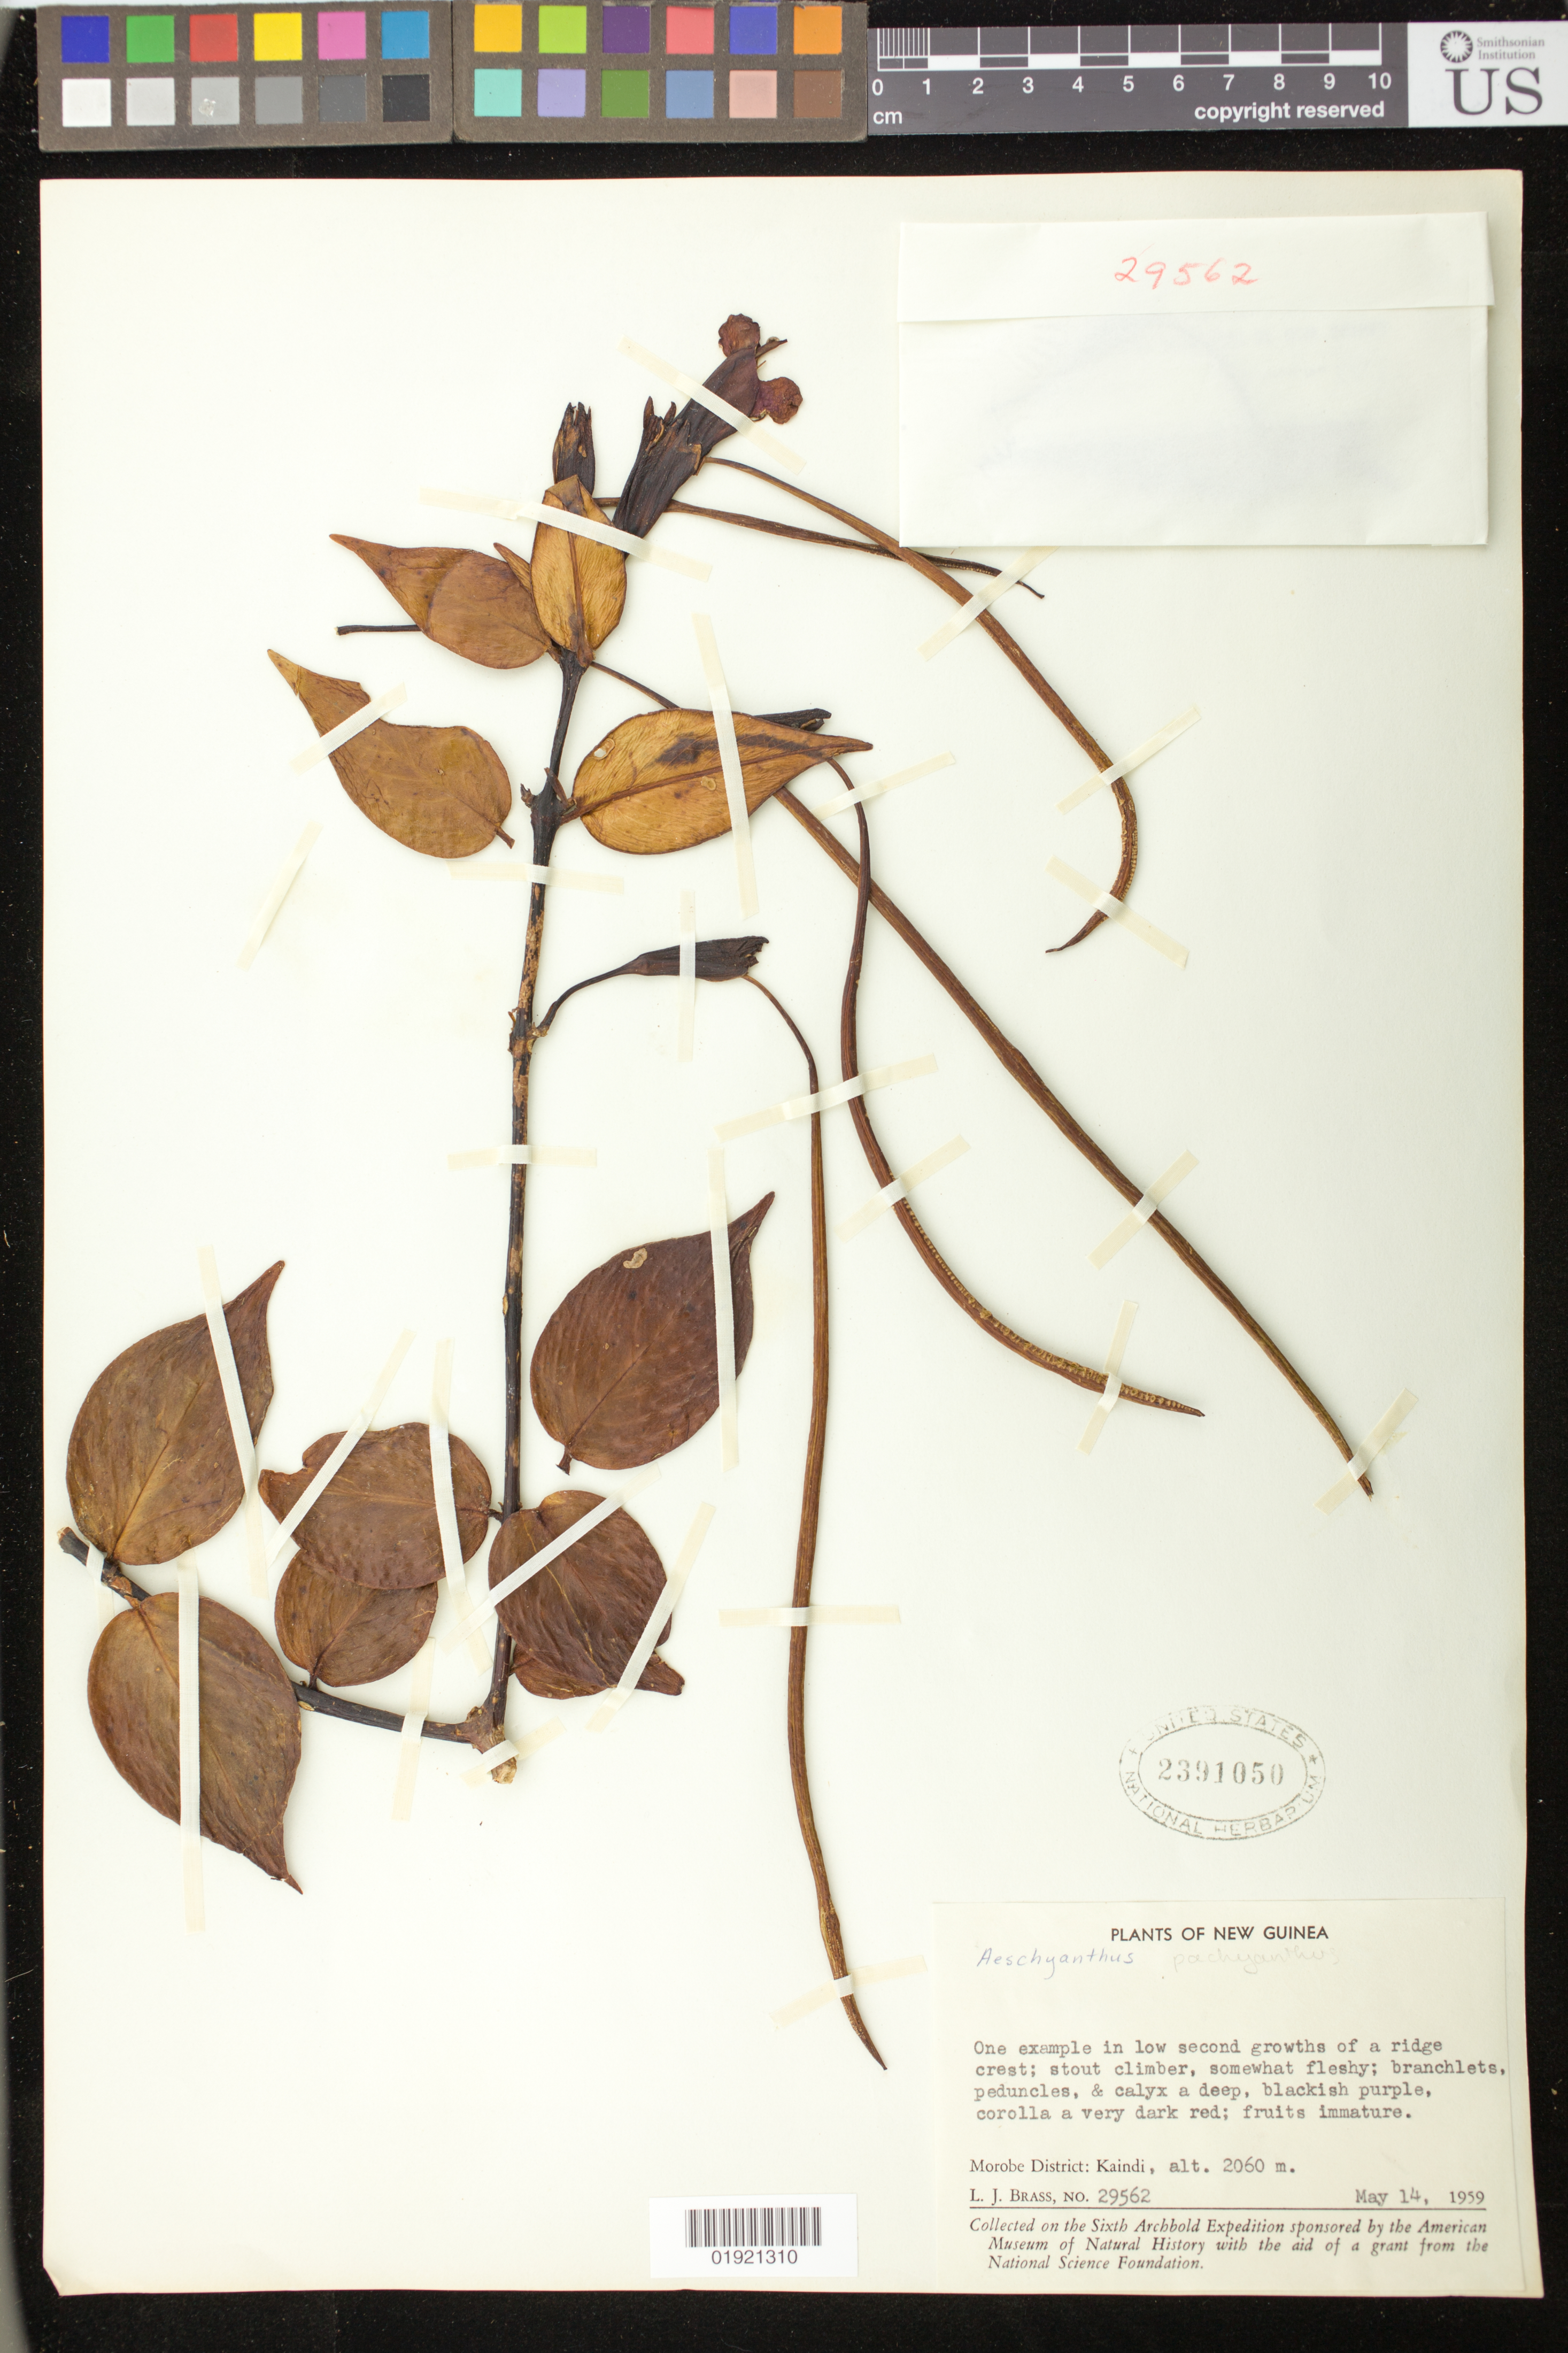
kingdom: Plantae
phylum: Tracheophyta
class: Magnoliopsida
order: Lamiales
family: Gesneriaceae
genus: Aeschynanthus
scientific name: Aeschynanthus pachyanthus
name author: Schltr.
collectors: L. J. Brass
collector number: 29562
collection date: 1959-05-14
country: Papua New Guinea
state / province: Morobe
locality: Kaindi.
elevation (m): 2060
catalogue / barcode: US 2391050